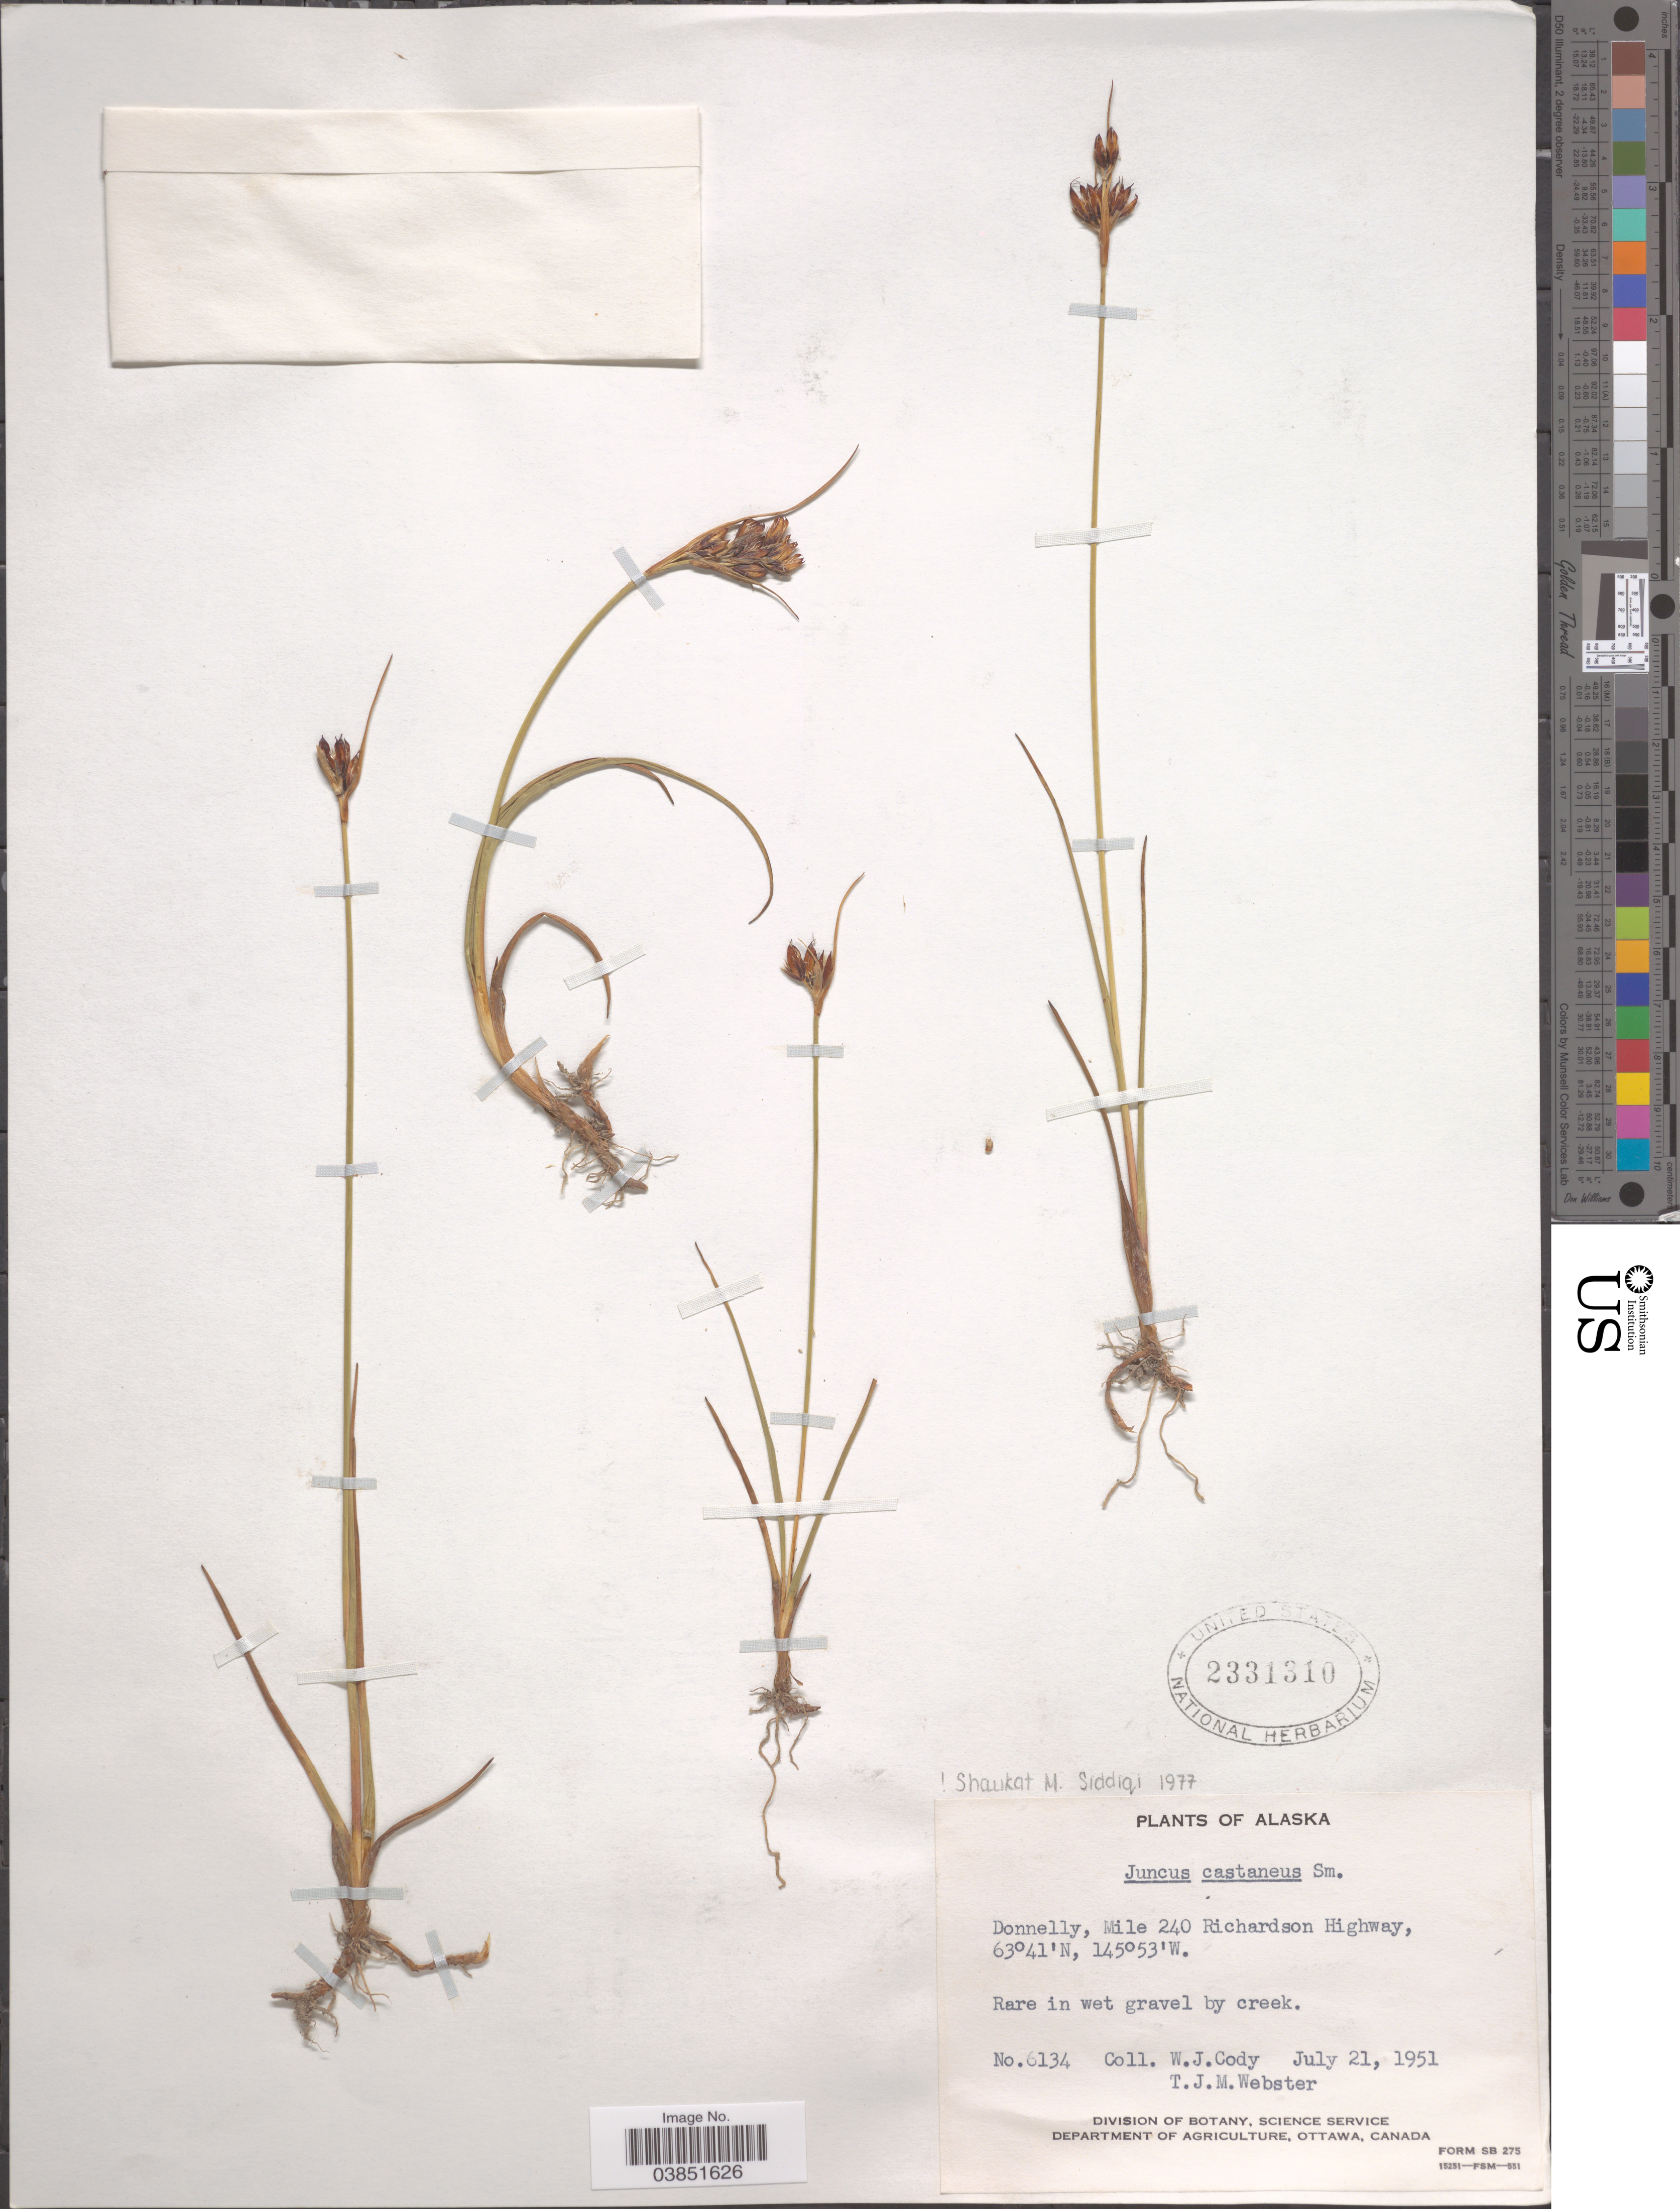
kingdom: Plantae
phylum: Tracheophyta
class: Liliopsida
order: Poales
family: Juncaceae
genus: Juncus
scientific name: Juncus castaneus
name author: Sm.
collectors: W. Cody & T. J. Webster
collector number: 6134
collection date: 1951-07-21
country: United States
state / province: Alaska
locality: Donnelly, Mile 240 Richardson Highway.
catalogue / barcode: US 2331310